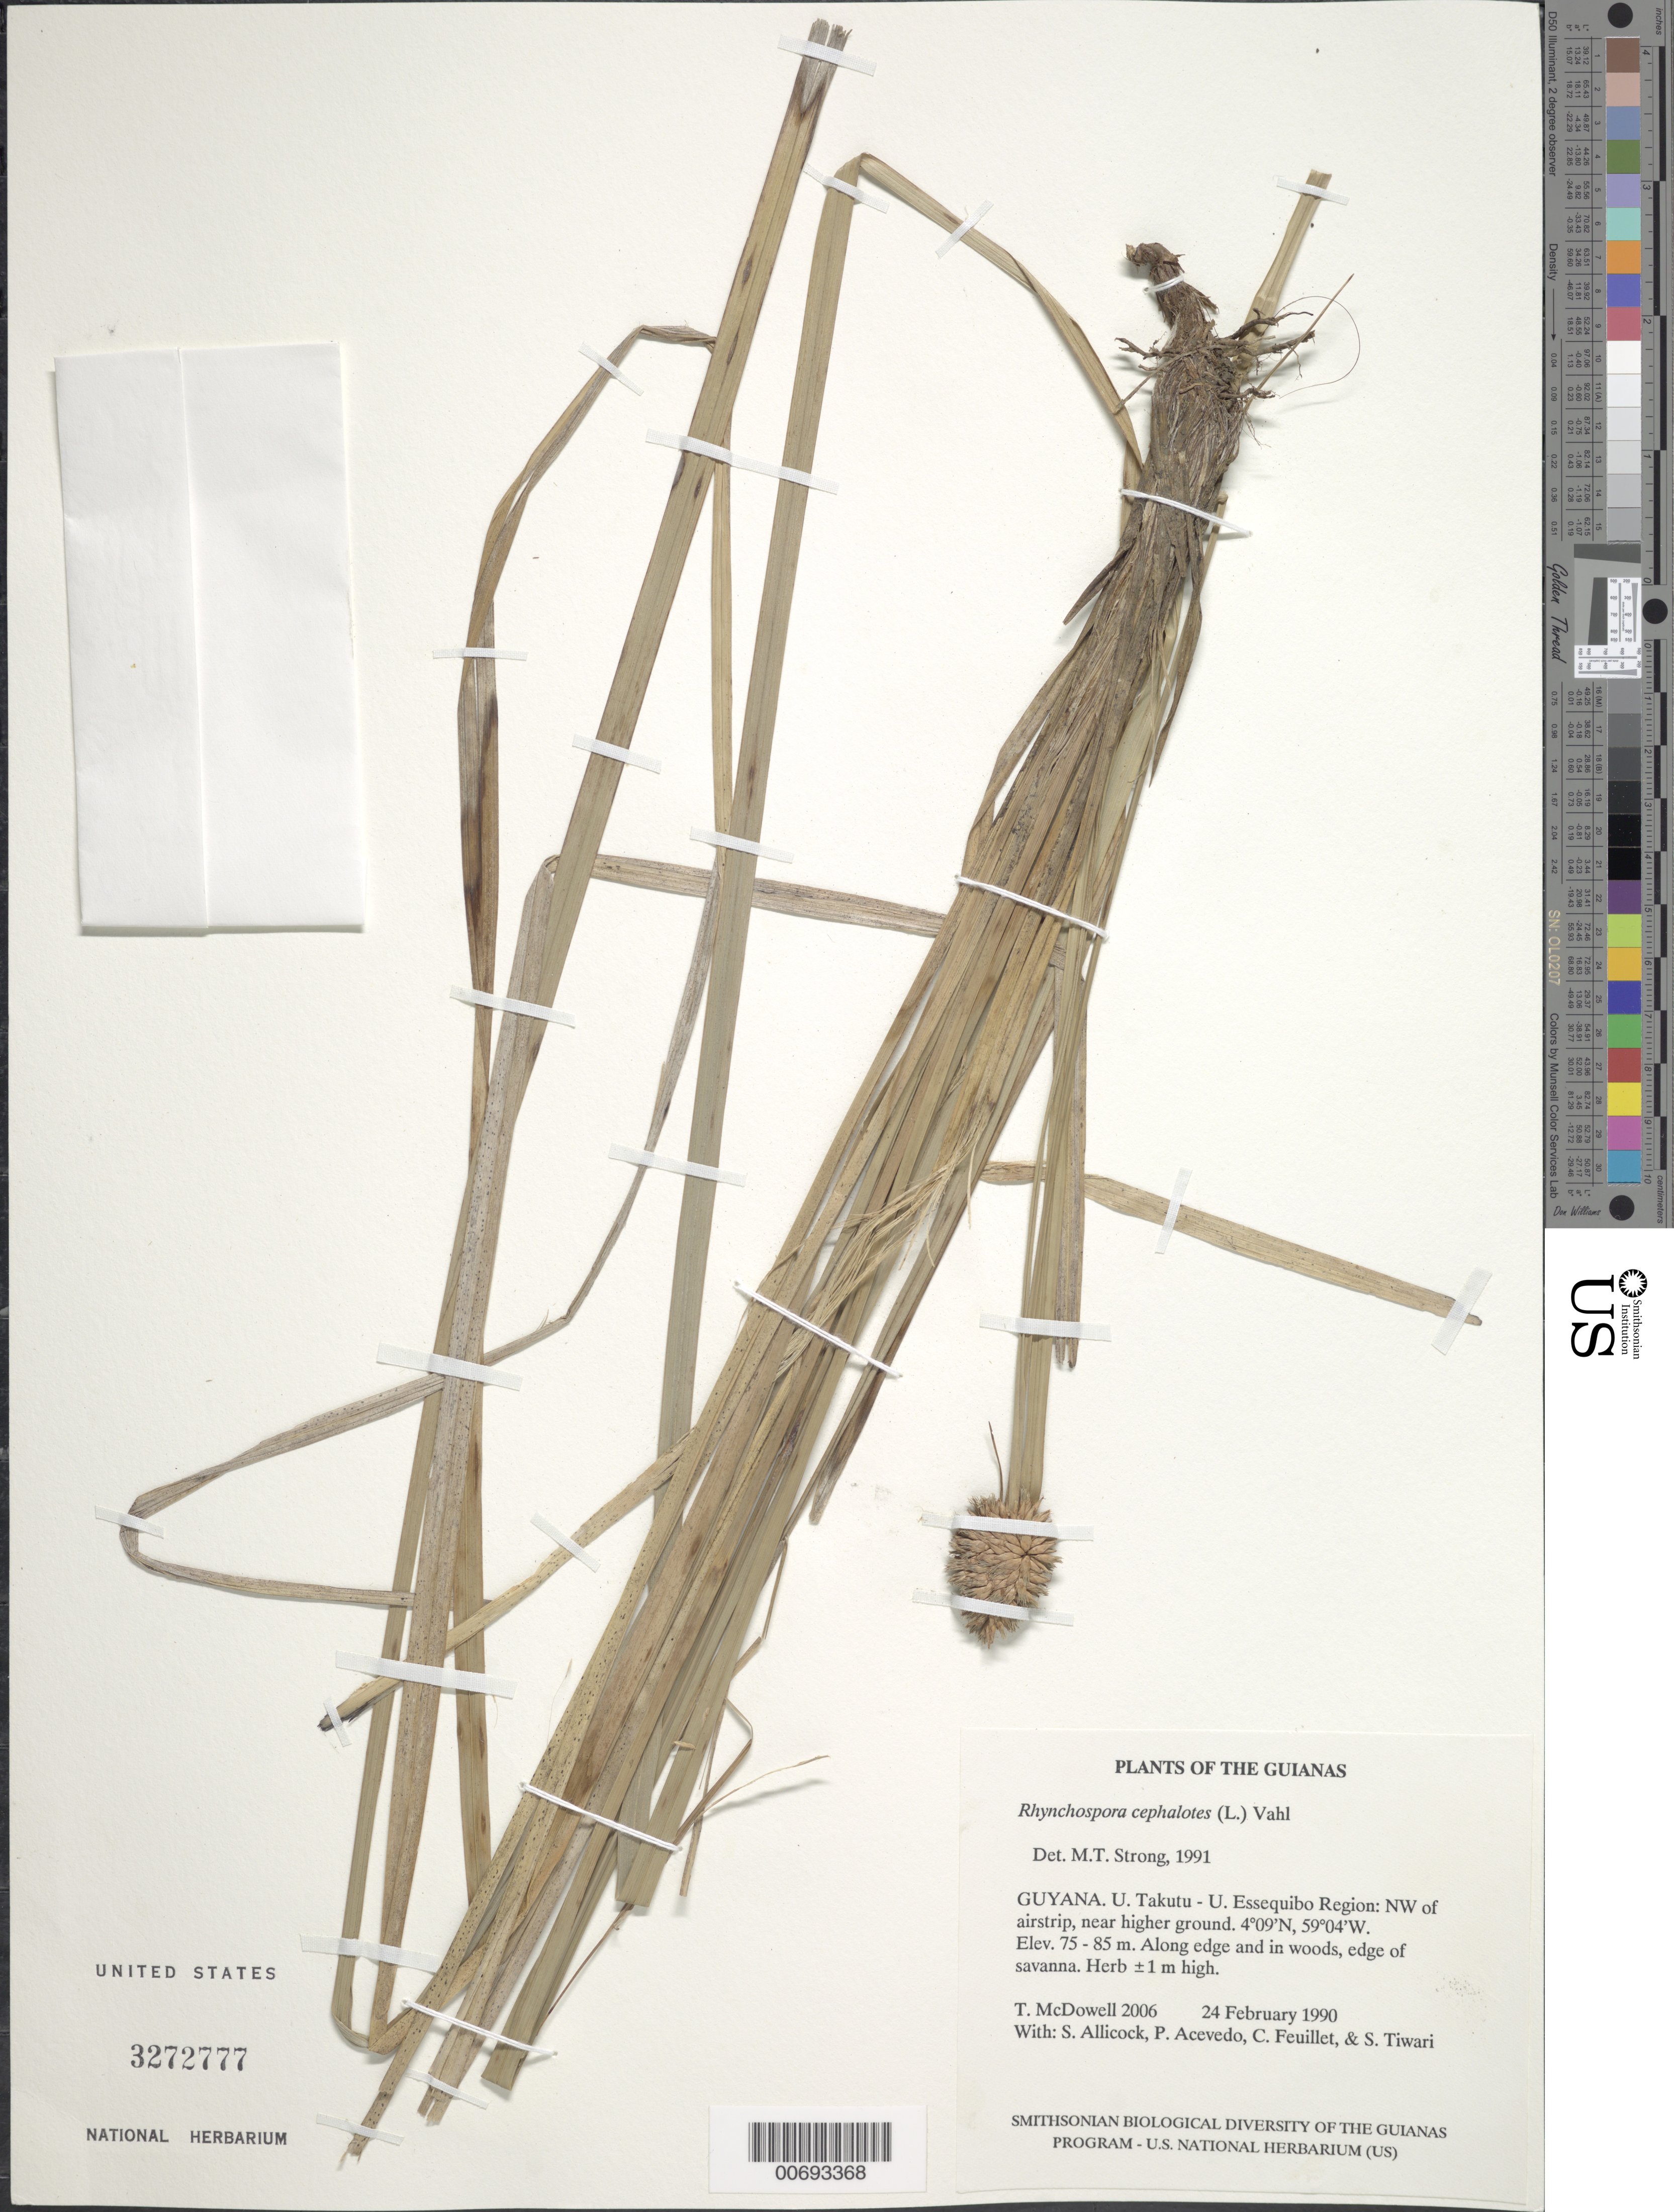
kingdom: Plantae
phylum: Tracheophyta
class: Liliopsida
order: Poales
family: Cyperaceae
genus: Rhynchospora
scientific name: Rhynchospora cephalotes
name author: (L.) Vahl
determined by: Strong, M. T., (US), Smithsonian Institution - National Museum of Natural History (UNITED STATES)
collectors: T. McDowell, S. Allicock, P. Acevedo-Rodr., C. Feuillet & S. Tiwari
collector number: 2006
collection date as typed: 24 February 1990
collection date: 1990-02-24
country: Guyana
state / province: U. Takutu-U. Essequibo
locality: Surama Village, NW of airstrip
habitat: Along edge and in woods on higher ground, edge of savanna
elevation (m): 75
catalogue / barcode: US 3272777